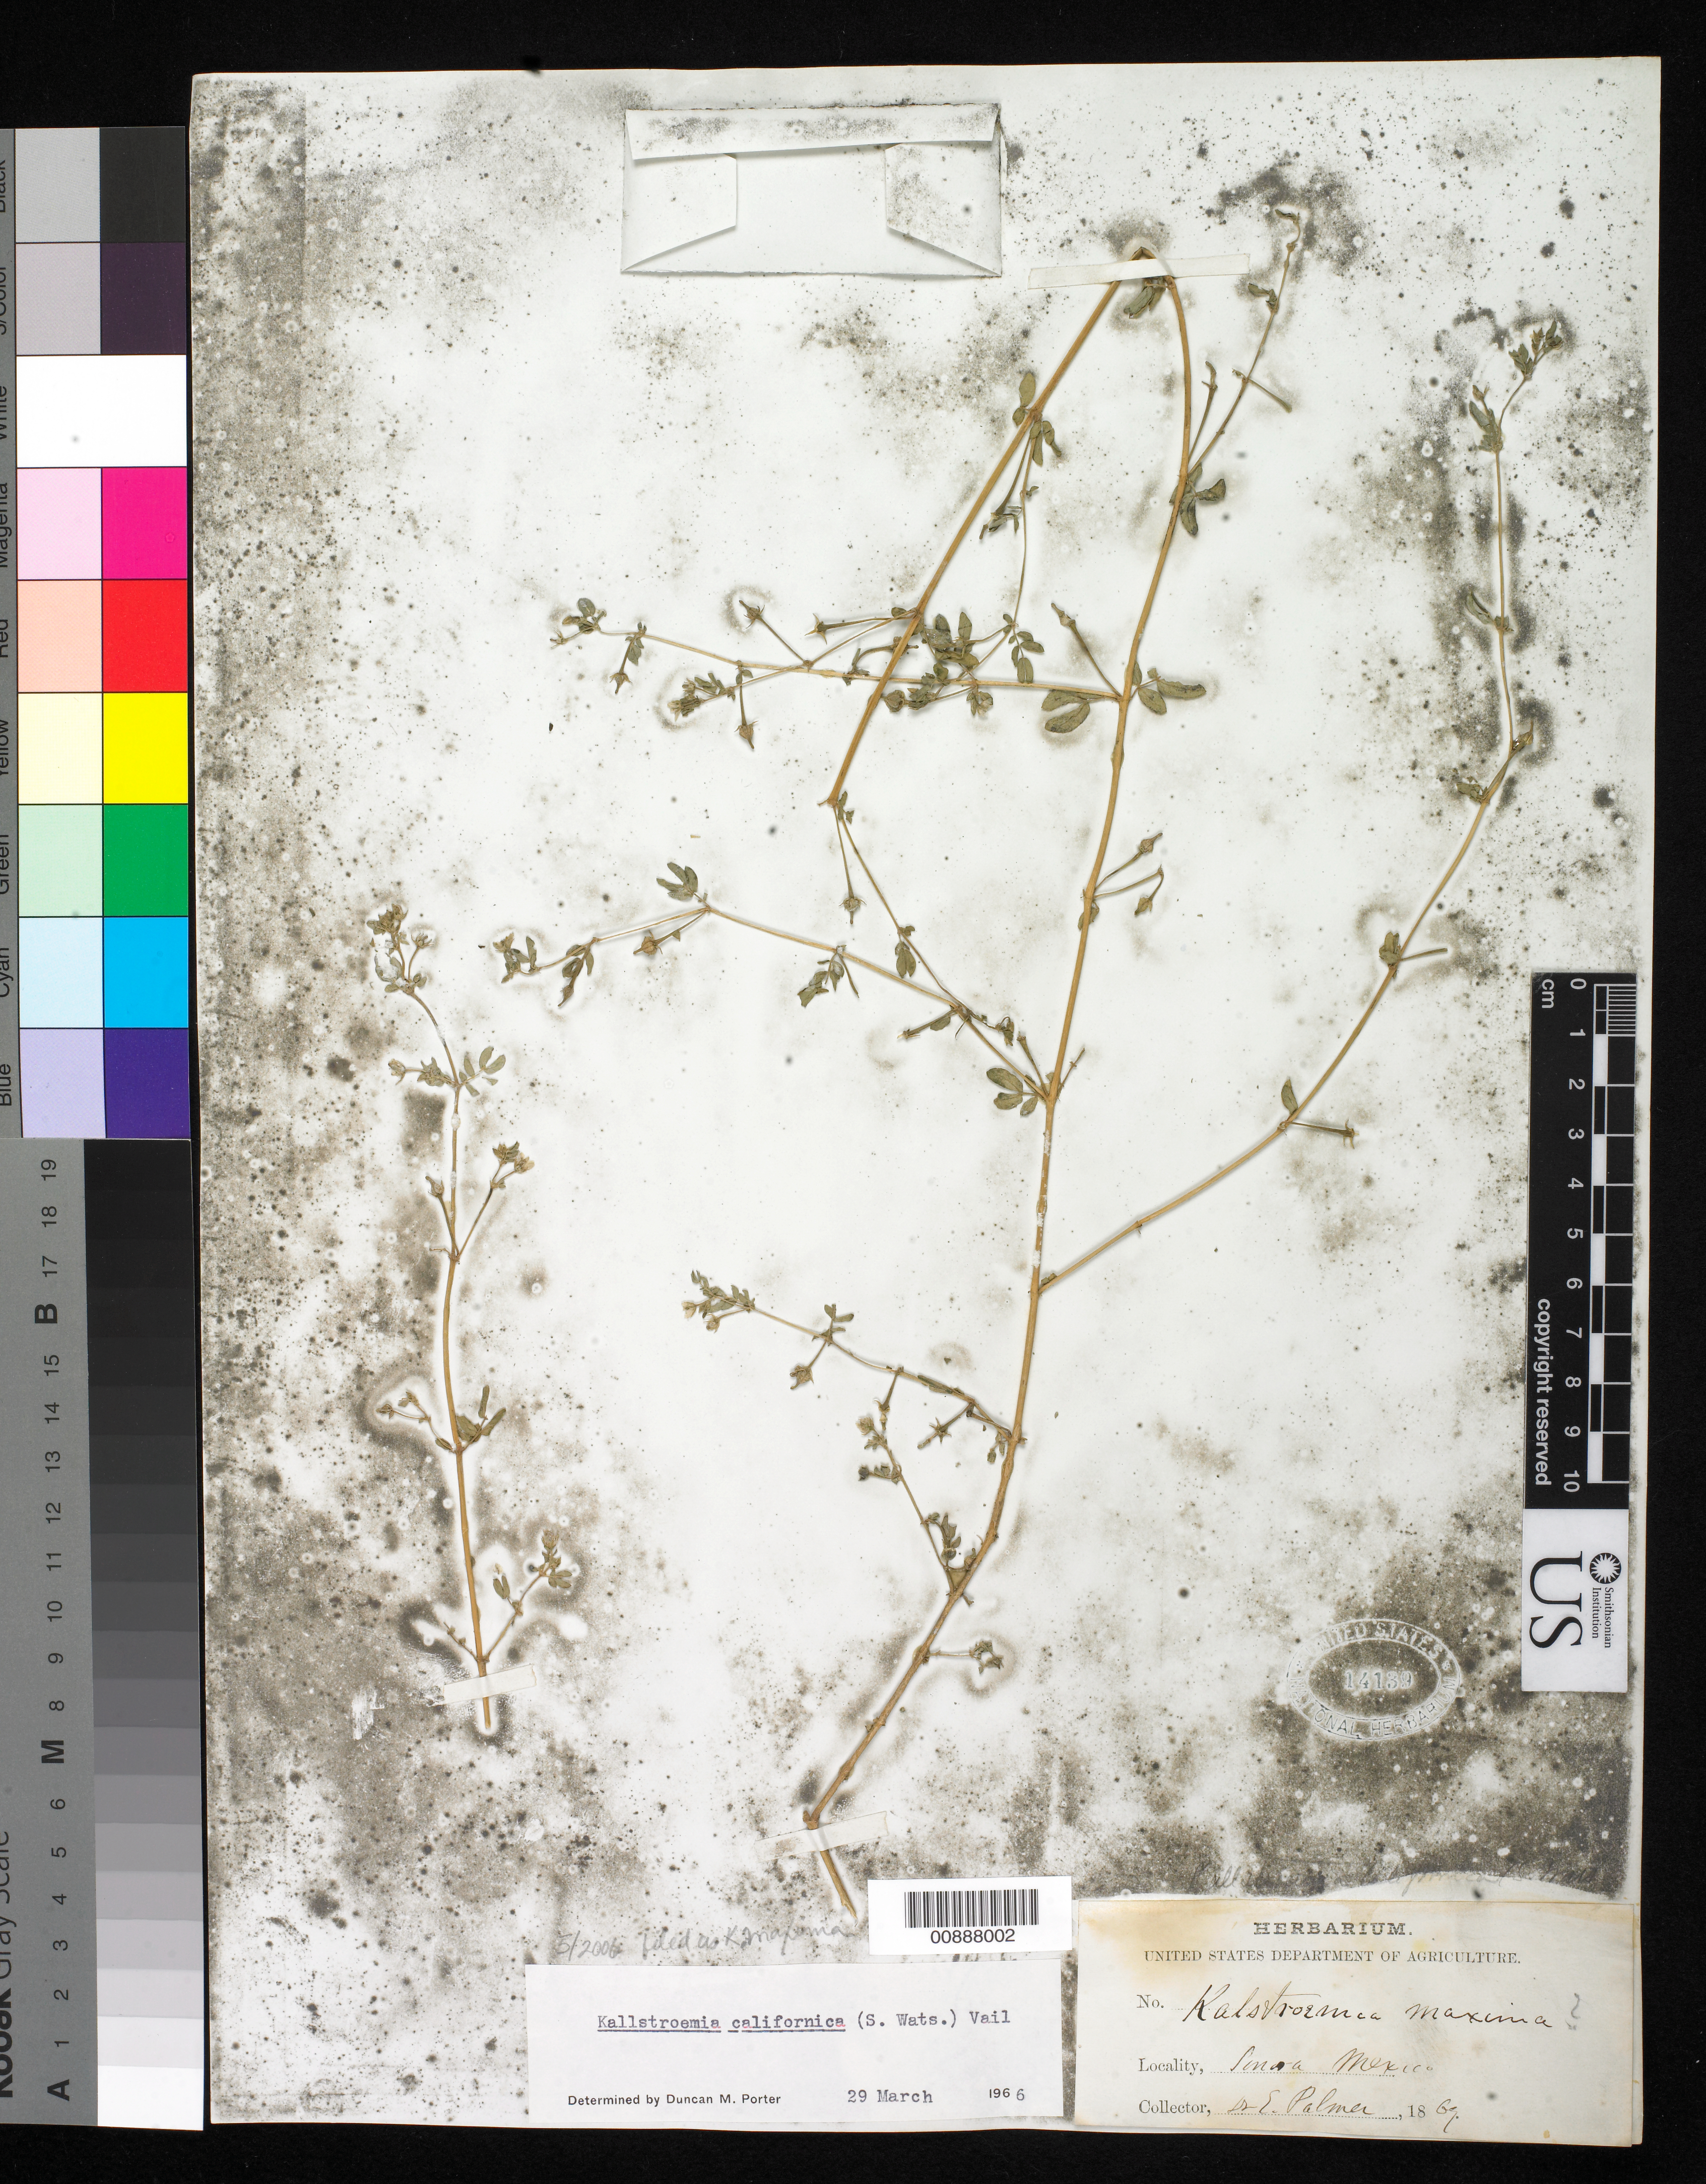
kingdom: Plantae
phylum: Tracheophyta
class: Magnoliopsida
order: Zygophyllales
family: Zygophyllaceae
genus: Kallstroemia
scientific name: Kallstroemia maxima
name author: (L.) Hook. & Arn.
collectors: E. Palmer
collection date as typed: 1869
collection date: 1869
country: Mexico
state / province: Sonora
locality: Sonora.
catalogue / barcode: US 14139